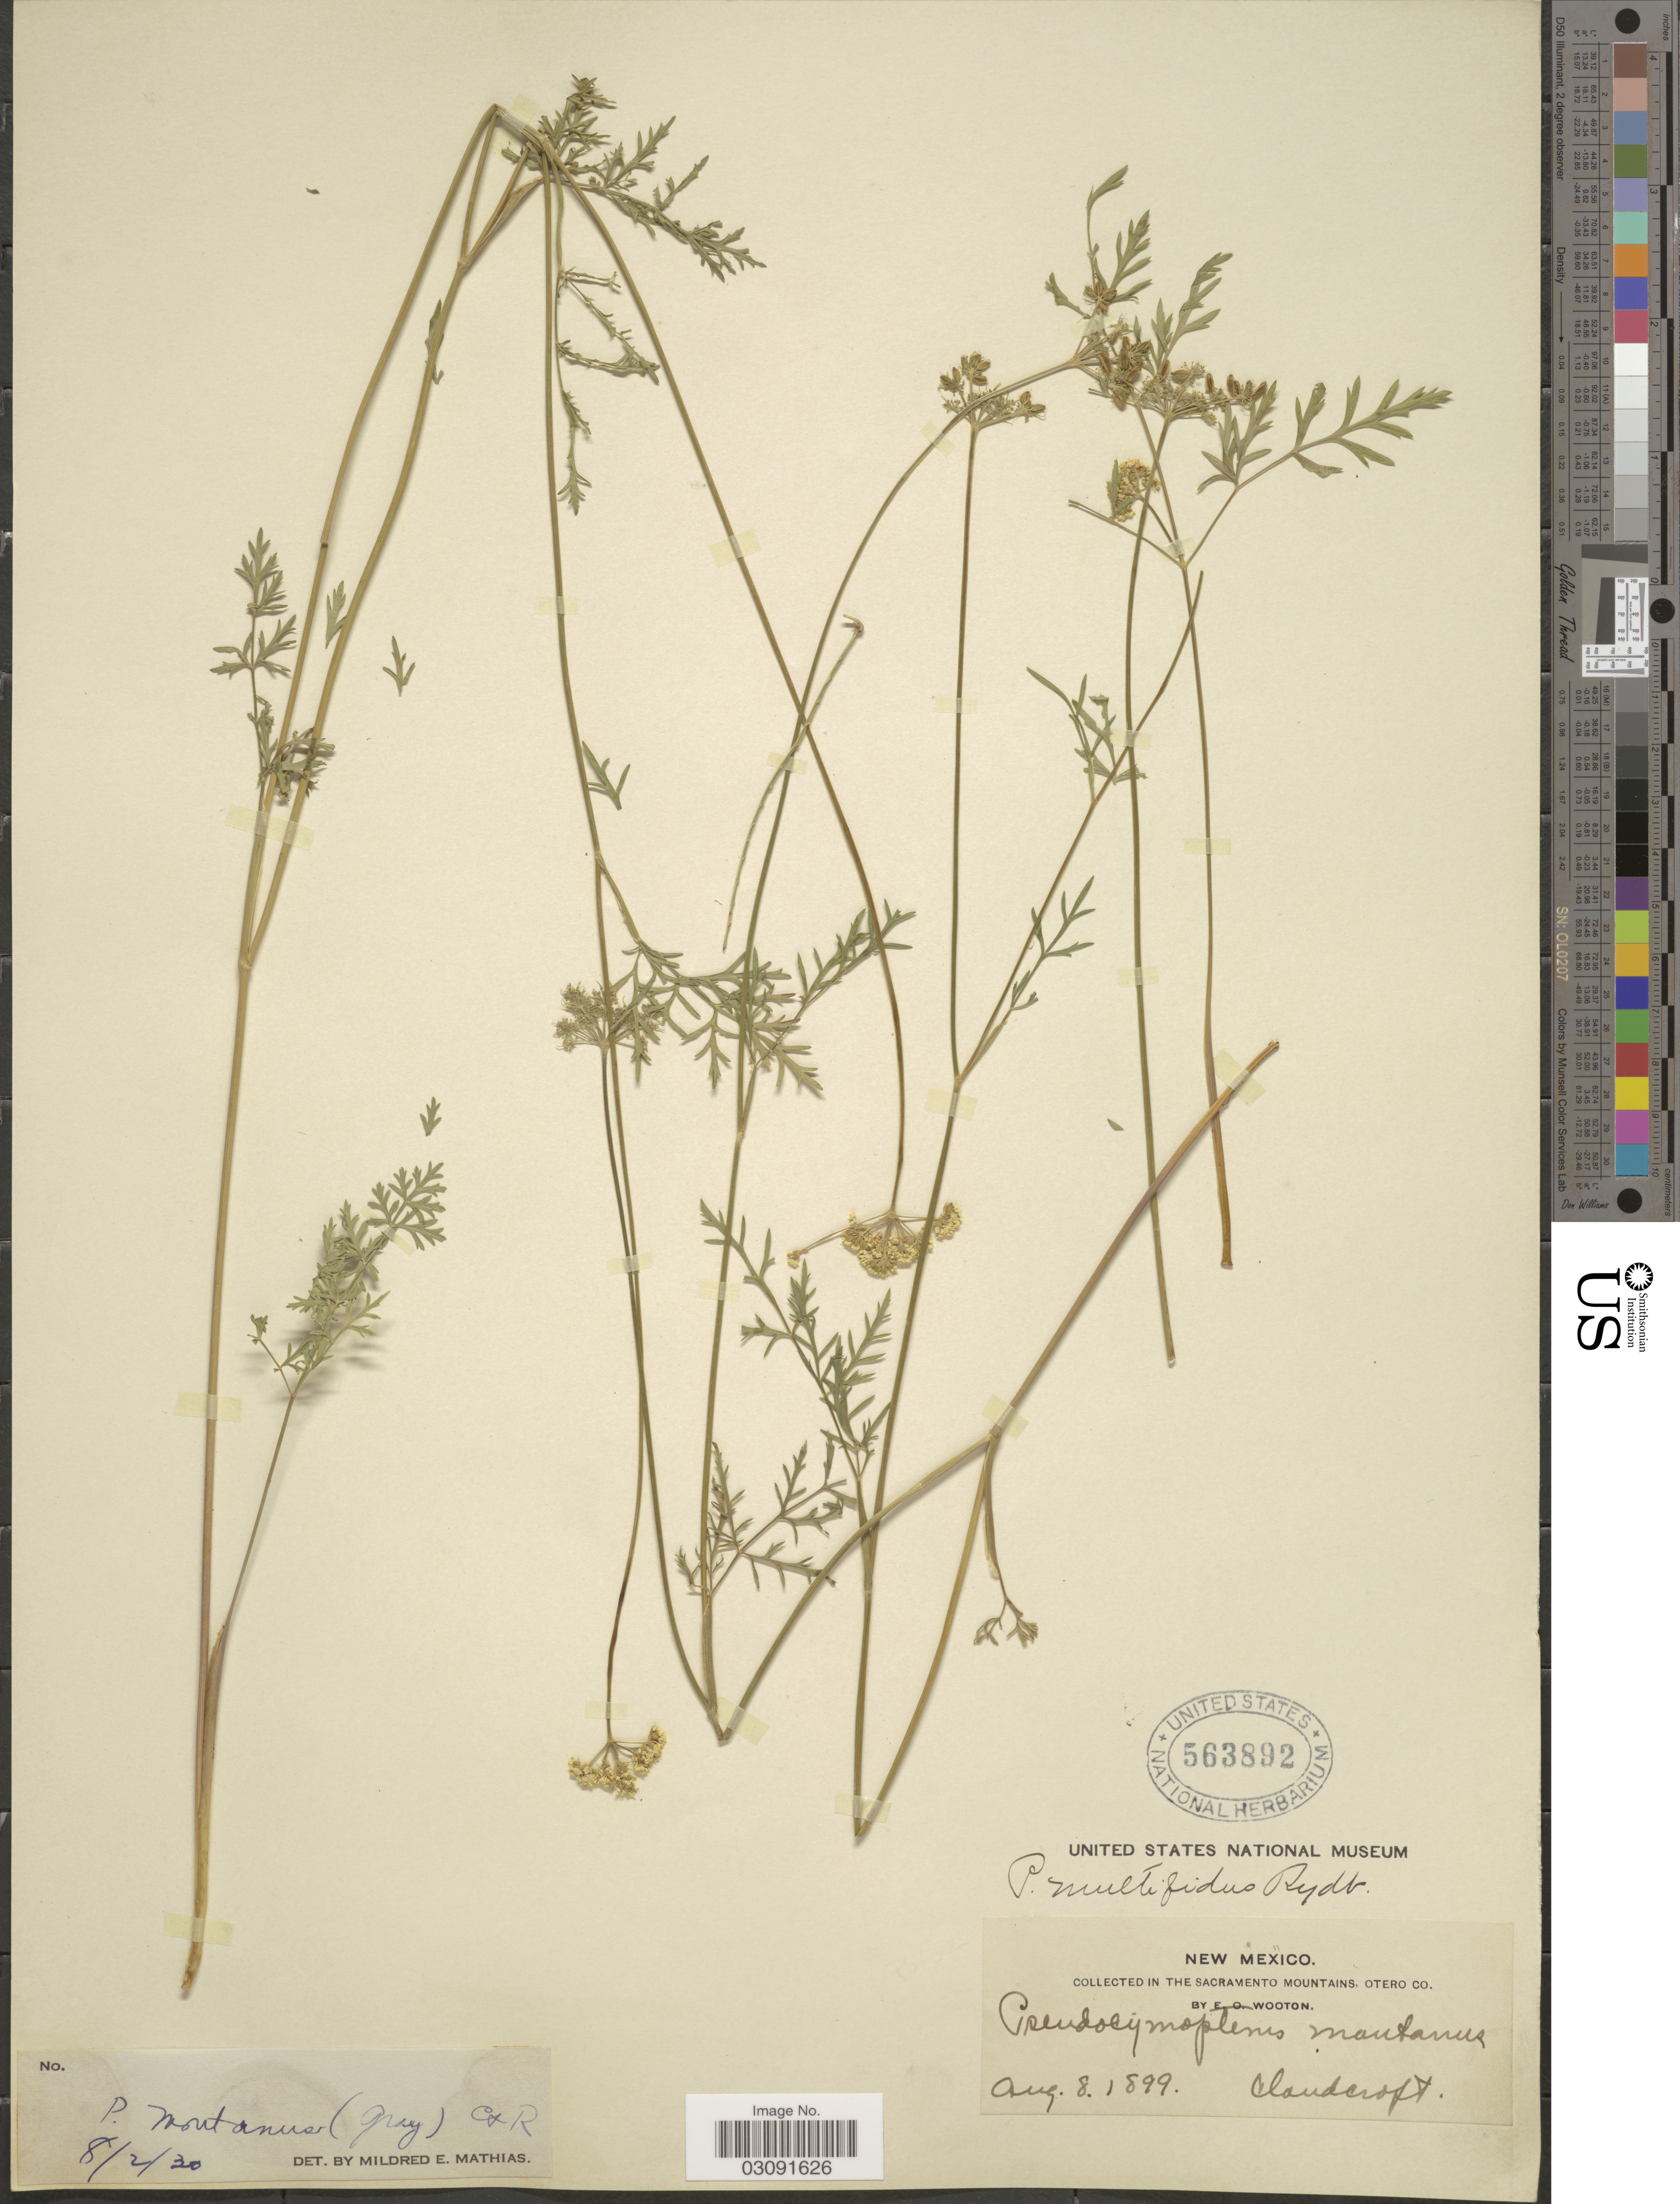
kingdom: Plantae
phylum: Tracheophyta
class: Magnoliopsida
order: Apiales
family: Apiaceae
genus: Pseudocymopterus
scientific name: Pseudocymopterus montanus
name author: (A. Gray) J.M. Coult. & Rose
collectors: E. O. Wooton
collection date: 1899-08-08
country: United States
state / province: New Mexico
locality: In The Sacramento Mountains, Otero Co, Cloudcroft.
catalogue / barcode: US 563892